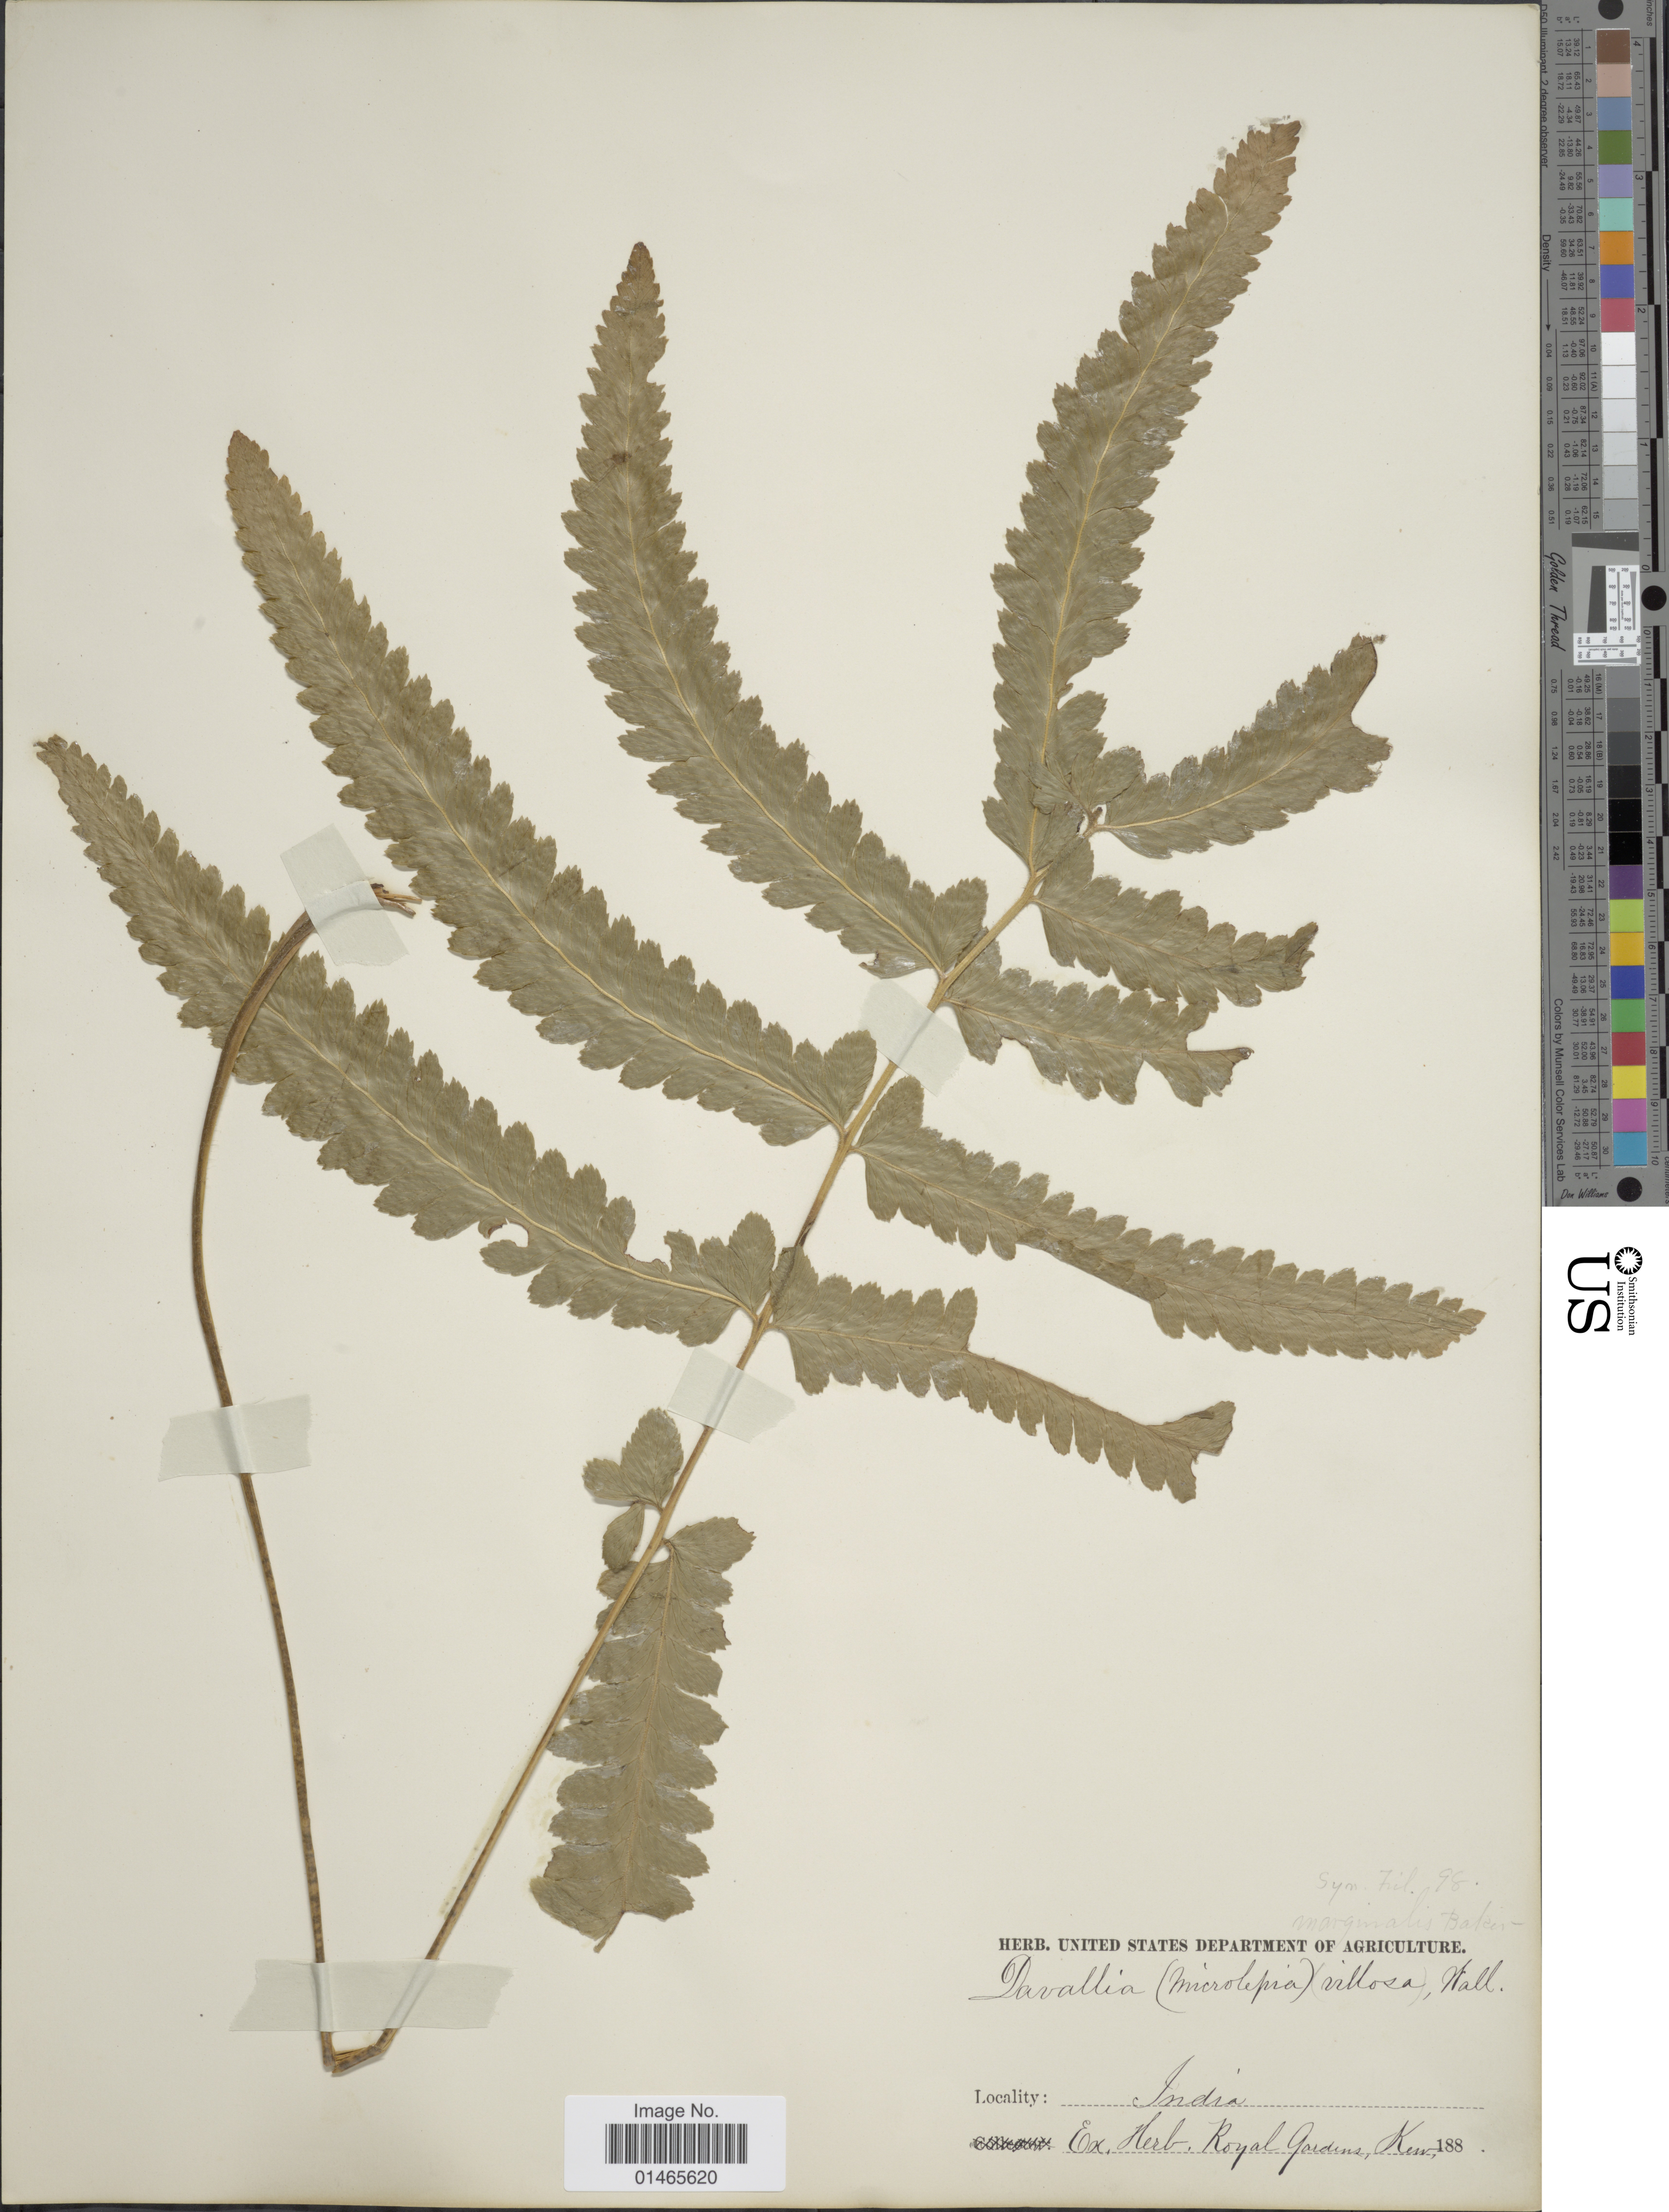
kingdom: Plantae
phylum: Tracheophyta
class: Polypodiopsida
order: Polypodiales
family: Dennstaedtiaceae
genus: Microlepia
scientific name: Microlepia marginata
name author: (Houtt.) C. Chr.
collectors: ex herb. Kew Royal Gardens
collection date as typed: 188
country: India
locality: India